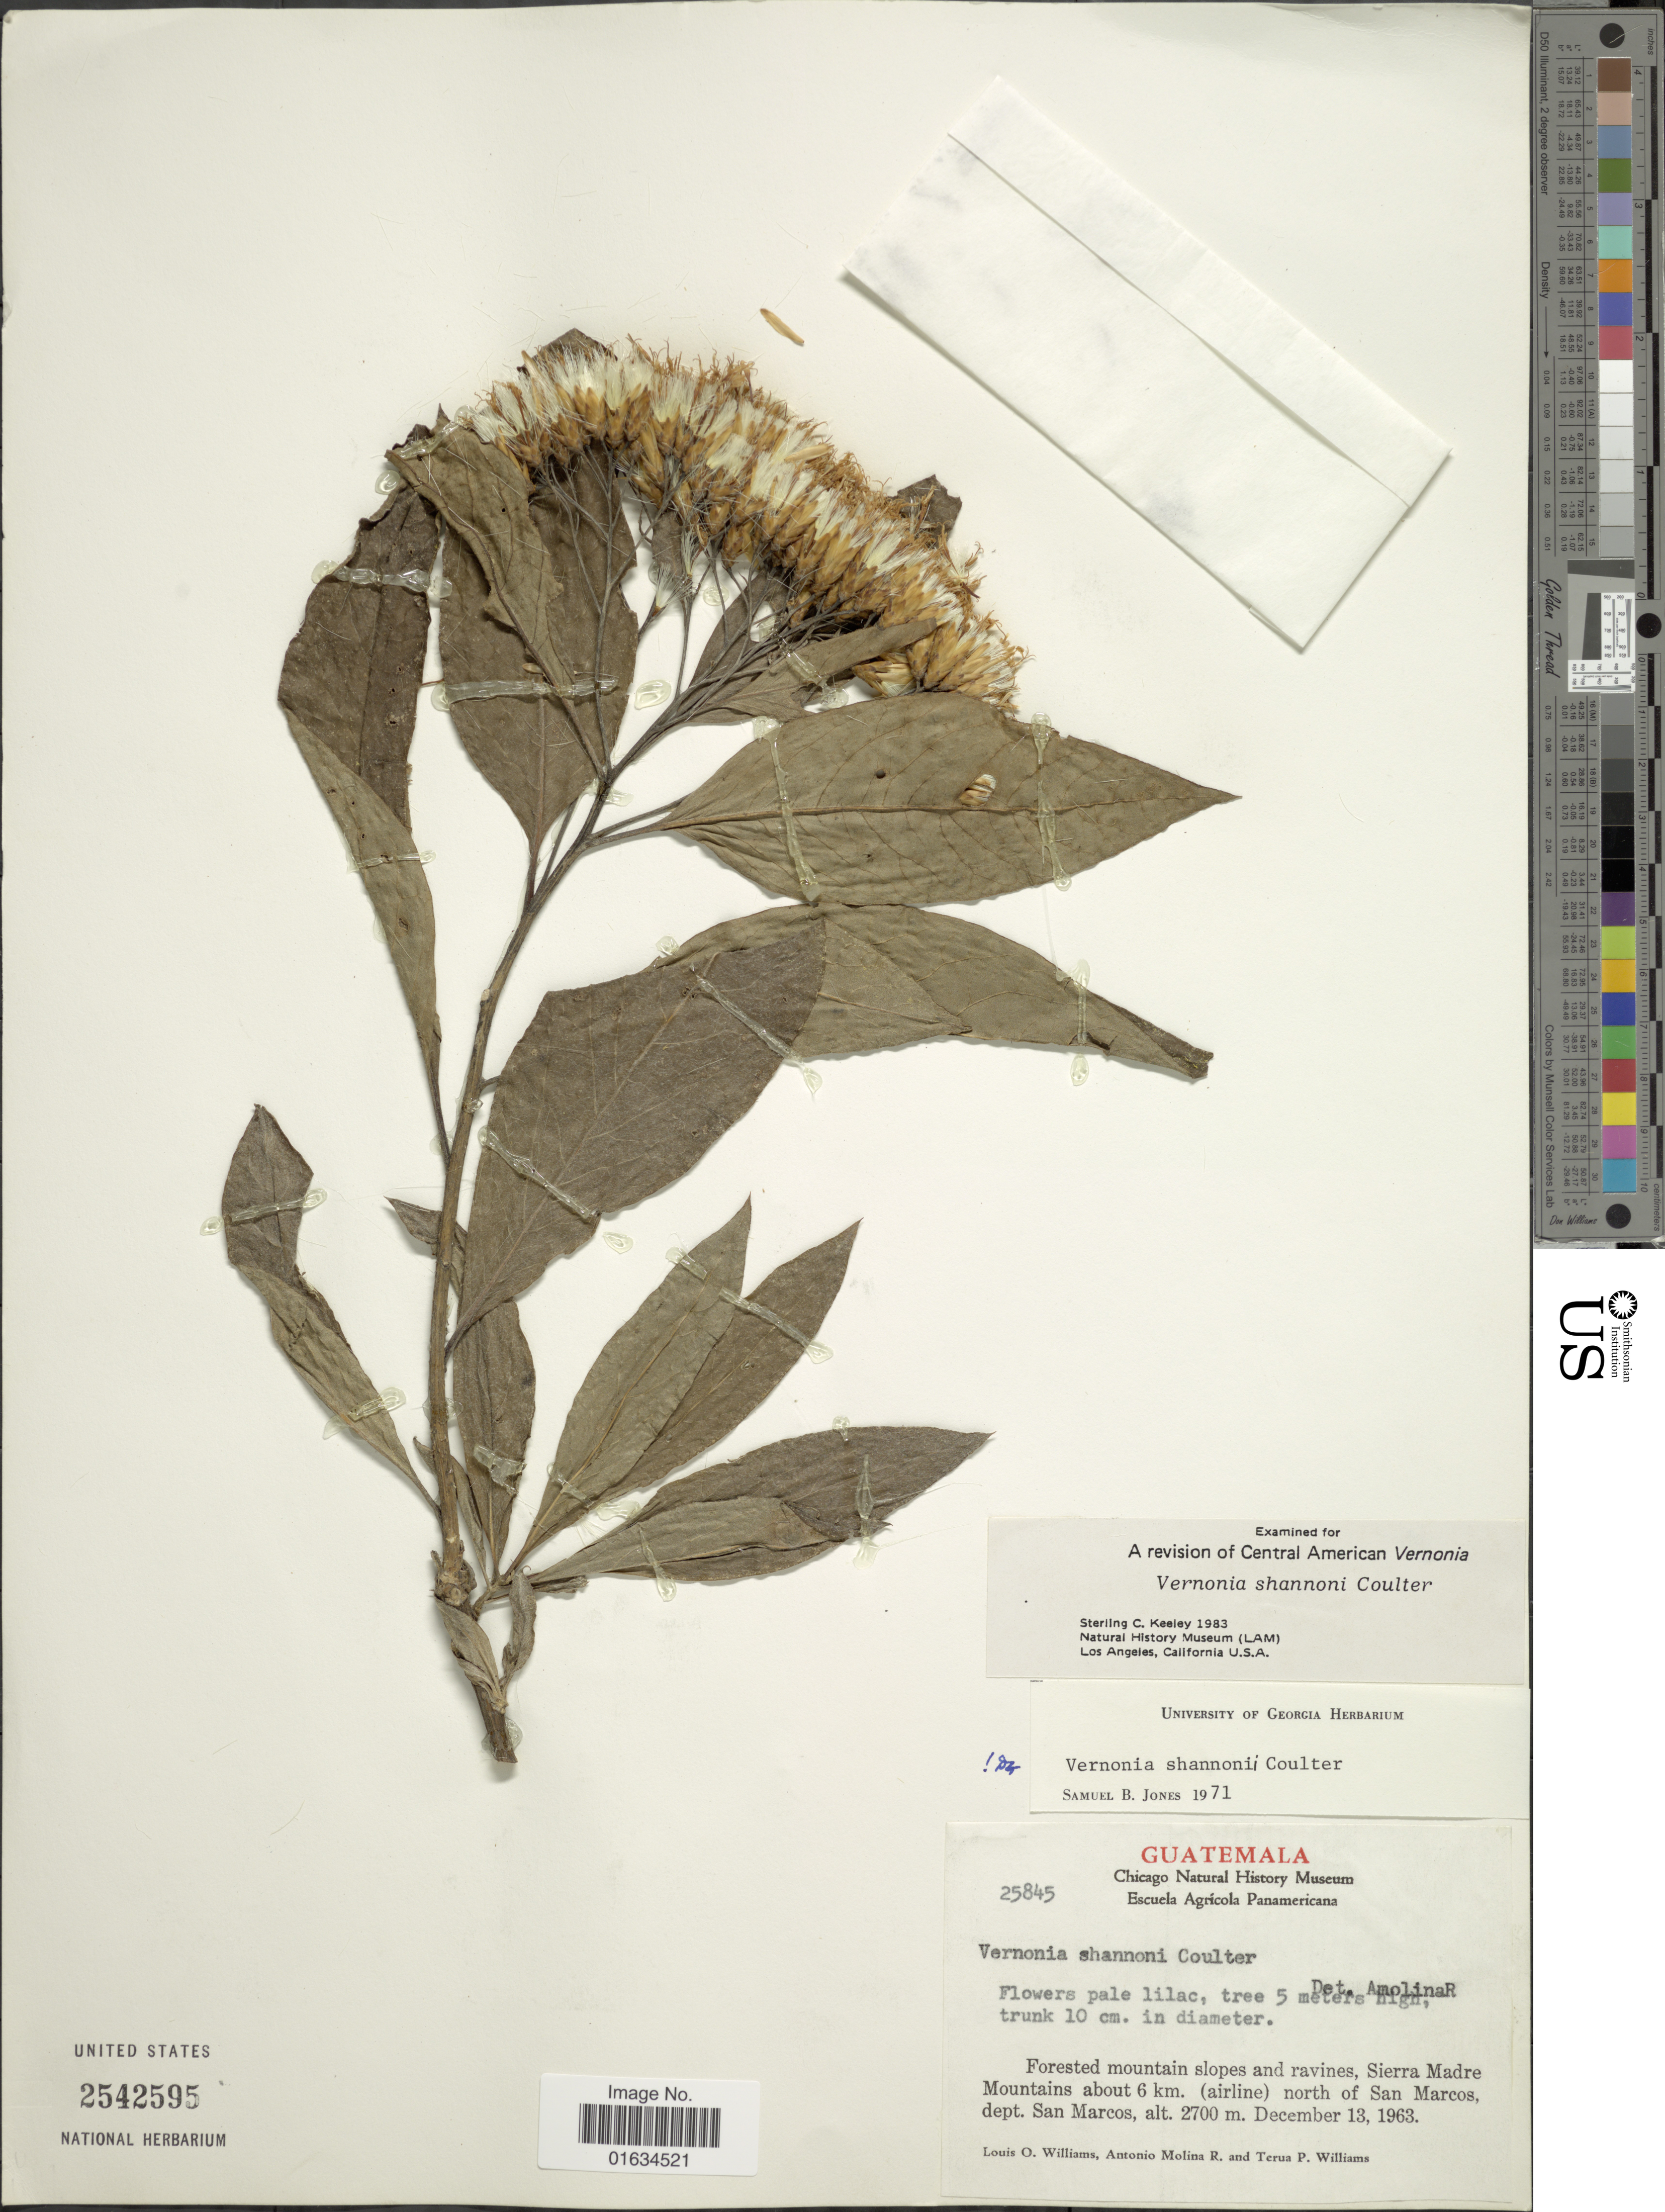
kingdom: Plantae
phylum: Tracheophyta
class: Magnoliopsida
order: Asterales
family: Asteraceae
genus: Critoniopsis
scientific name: Critoniopsis shannonii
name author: (Coult.) H. Rob.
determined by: Renon, Polla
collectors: L. O. Williams, A. Molina R. & T. P. Williams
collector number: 25845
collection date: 1963-12-13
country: Guatemala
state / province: San Marcos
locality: Forested mountains slopes and ravines, Sierra Madre Mountains about 6 km. (airline) north of San Marcos, dept. San Marcos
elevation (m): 2700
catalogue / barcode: US 2542595